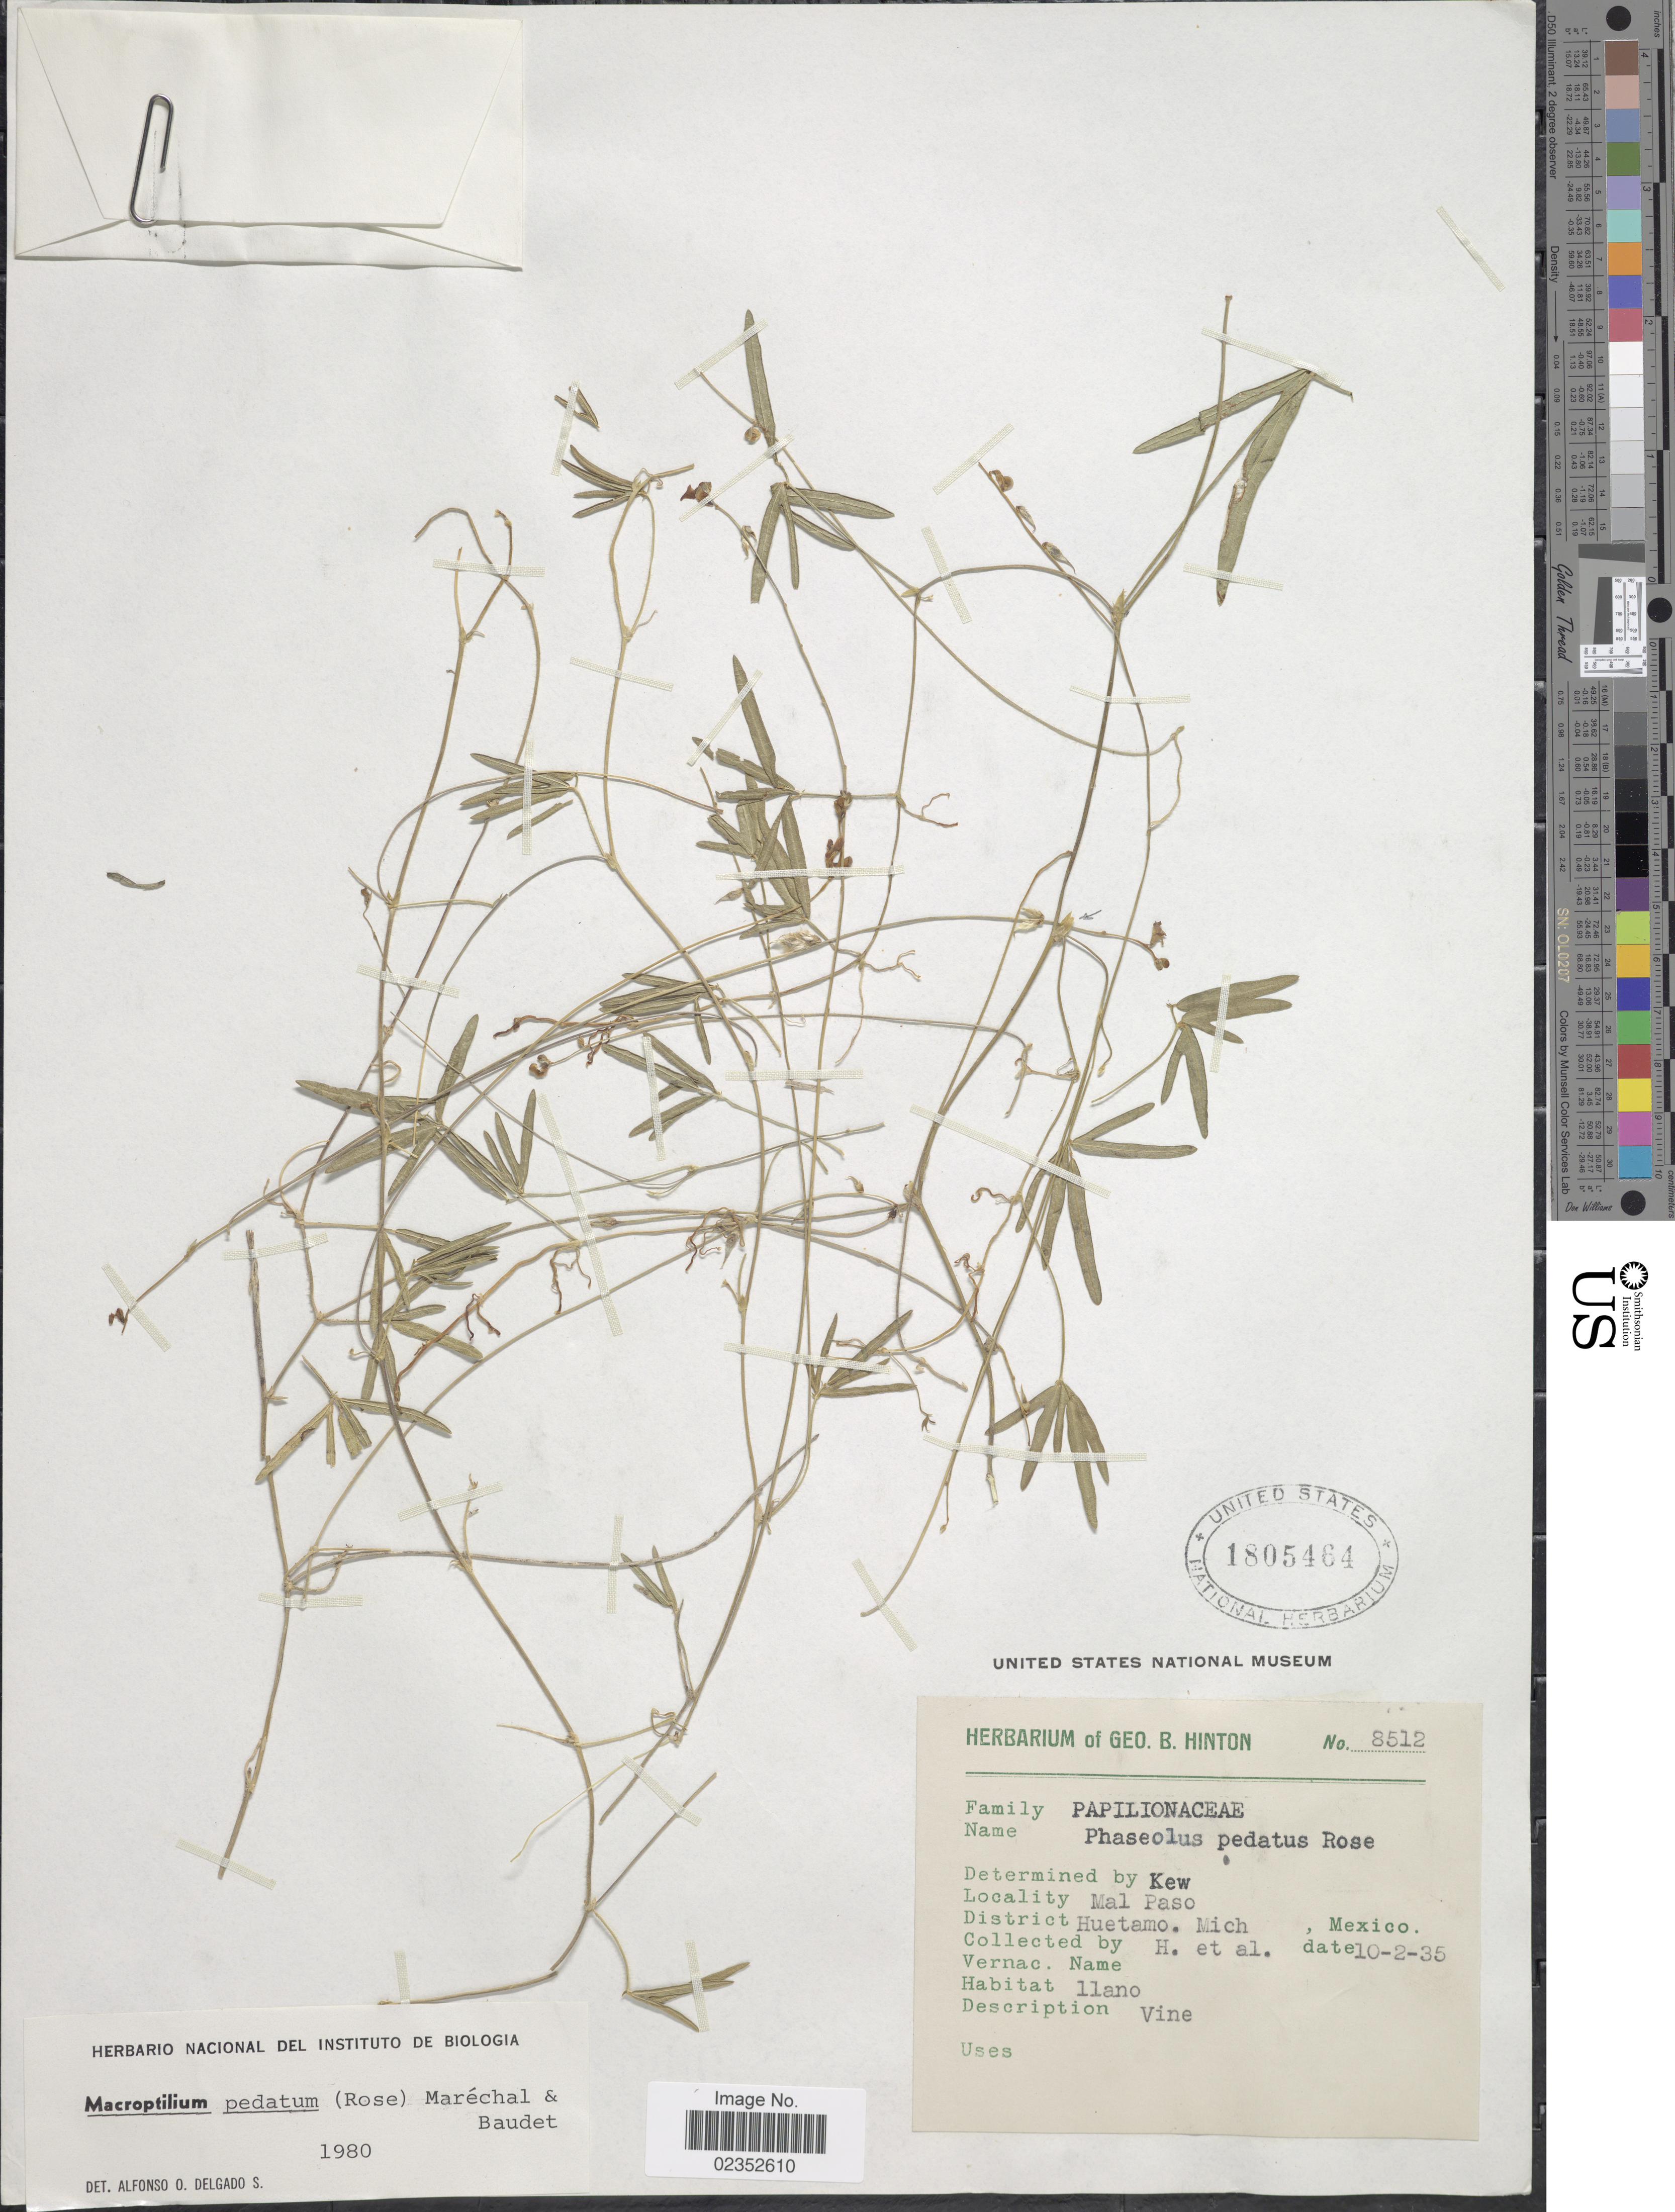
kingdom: Plantae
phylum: Tracheophyta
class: Magnoliopsida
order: Fabales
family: Fabaceae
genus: Macroptilium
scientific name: Macroptilium pedatum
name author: (Rose) Maréchal & Baudet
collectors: G. B. Hinton & et al.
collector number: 8512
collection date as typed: Transcribed d/m/y: 10/2/35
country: Mexico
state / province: Michoacán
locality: Mal Paso, district Huetamo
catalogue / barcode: US 1805464